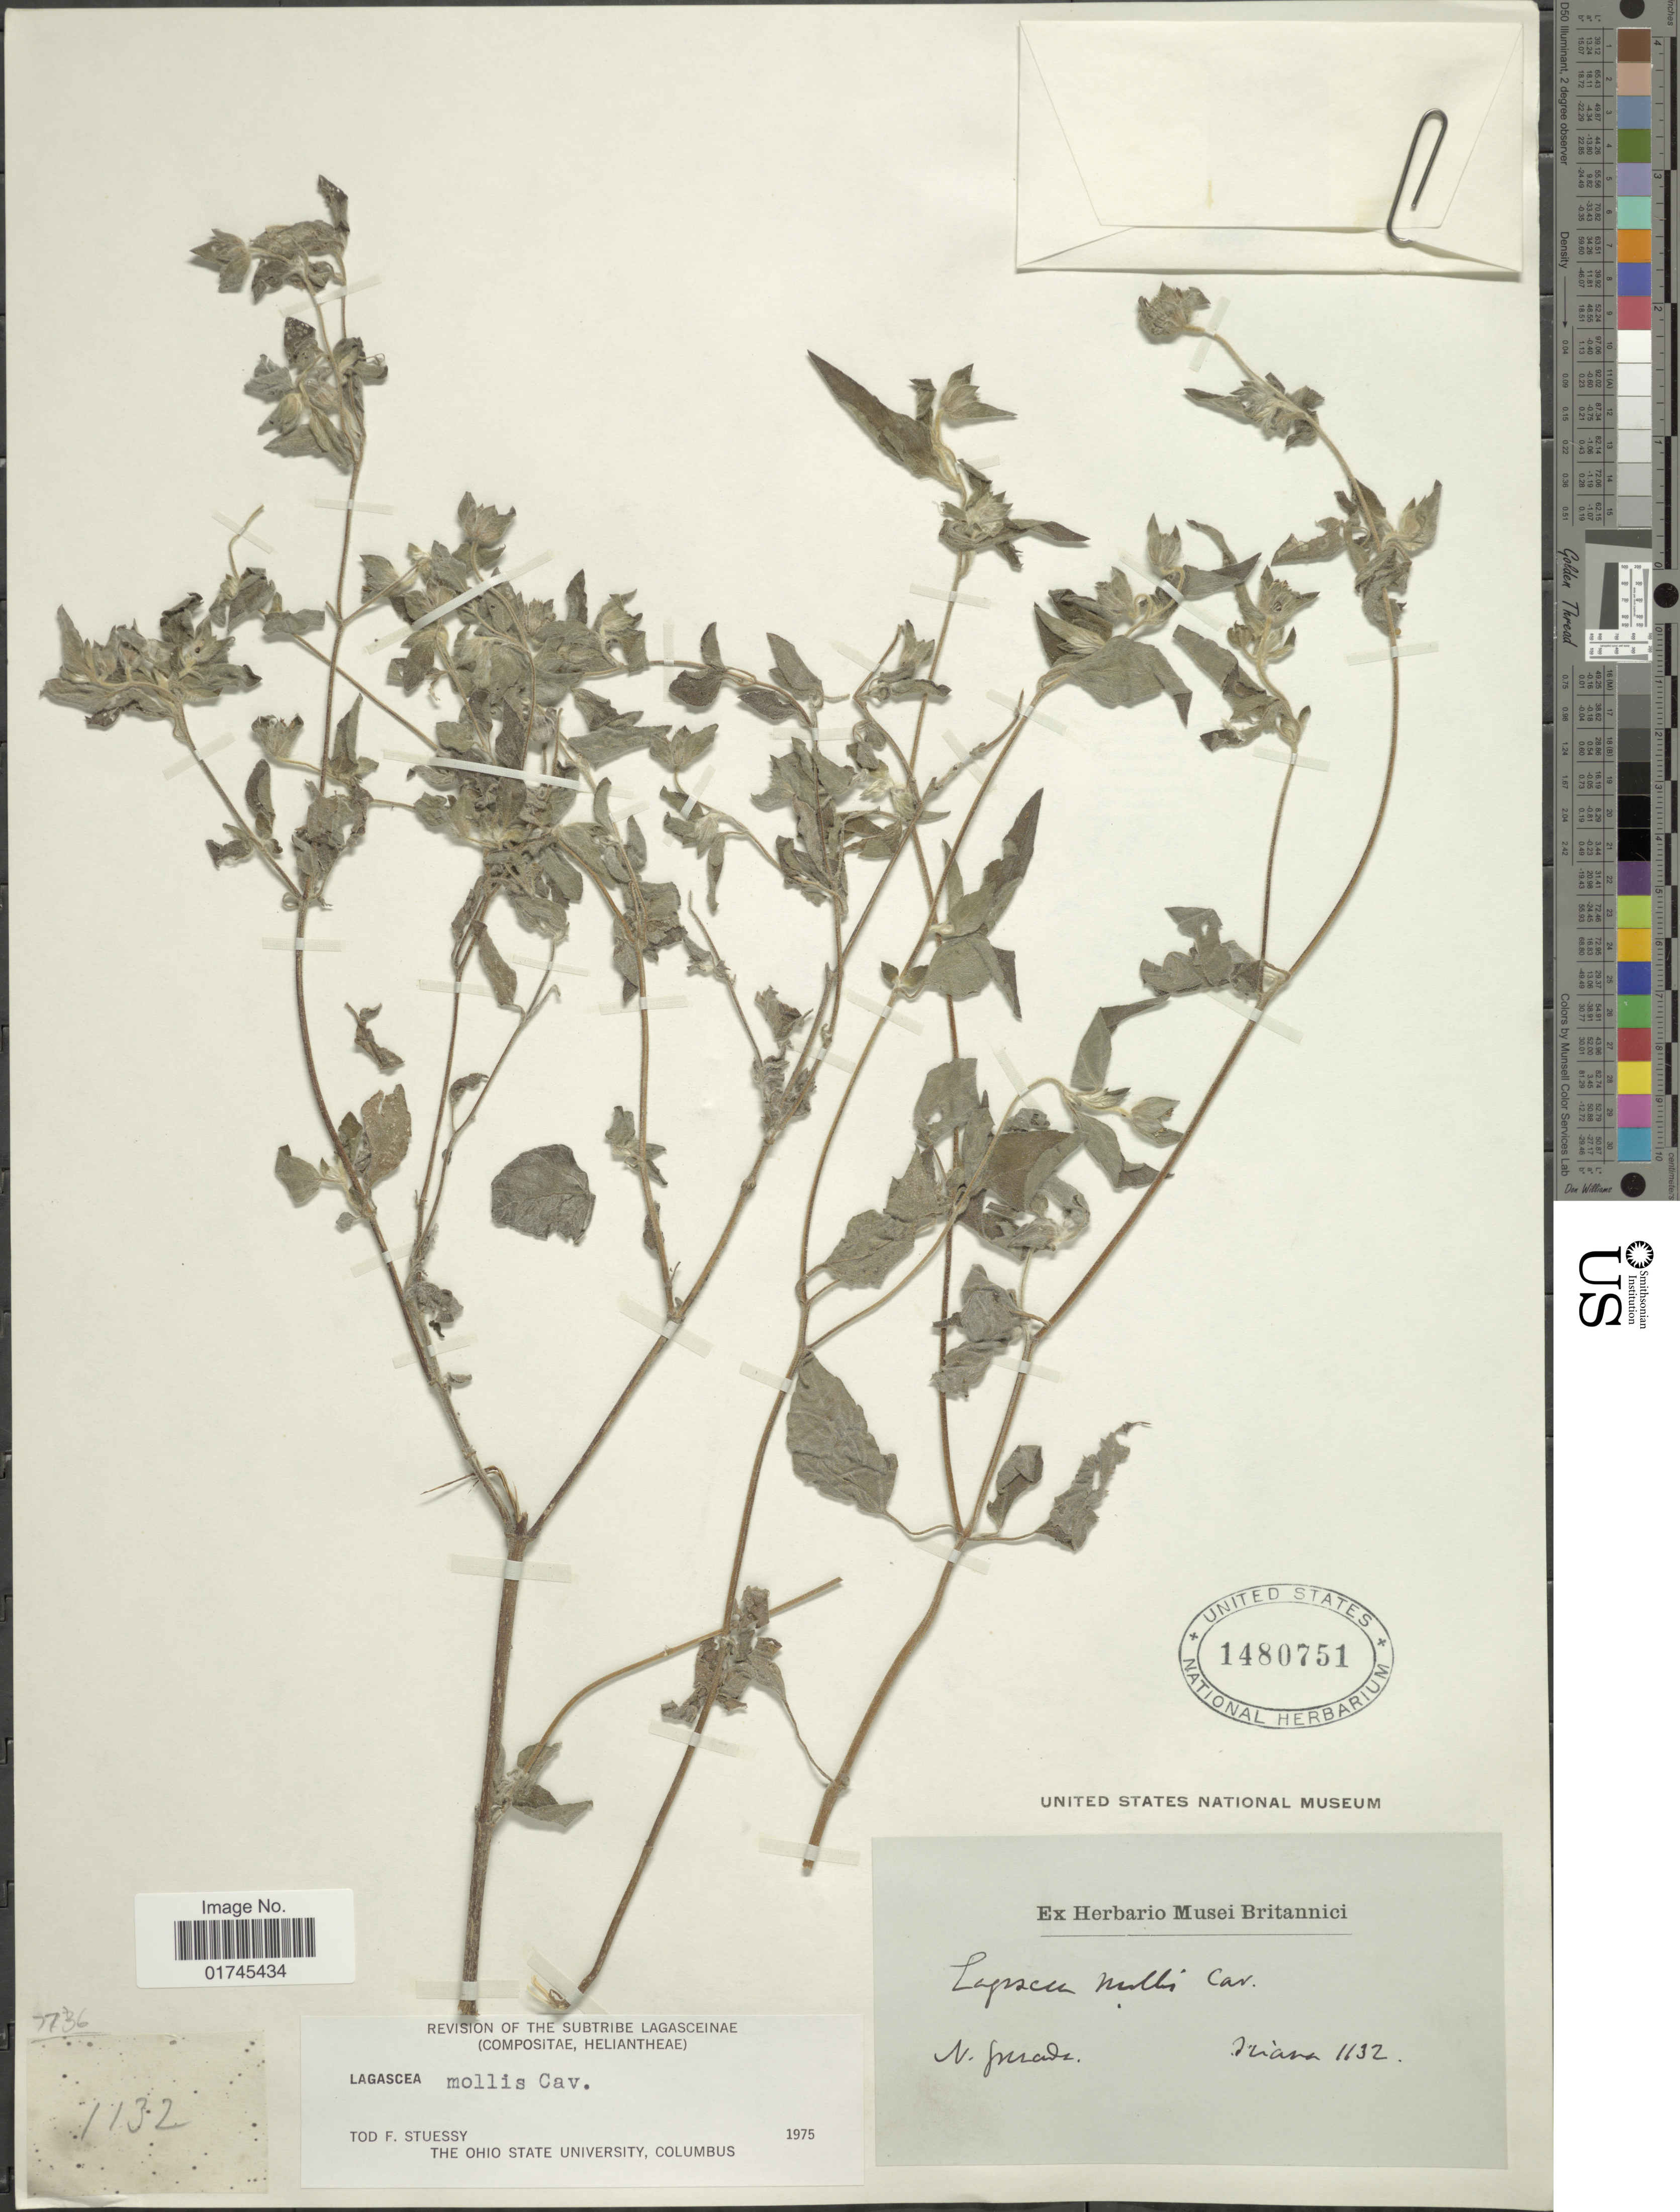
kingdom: Plantae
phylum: Tracheophyta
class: Magnoliopsida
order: Asterales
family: Asteraceae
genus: Lagascea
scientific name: Lagascea mollis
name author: Cav.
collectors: Triana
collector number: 1132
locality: N. Grenada.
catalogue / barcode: US 1480751